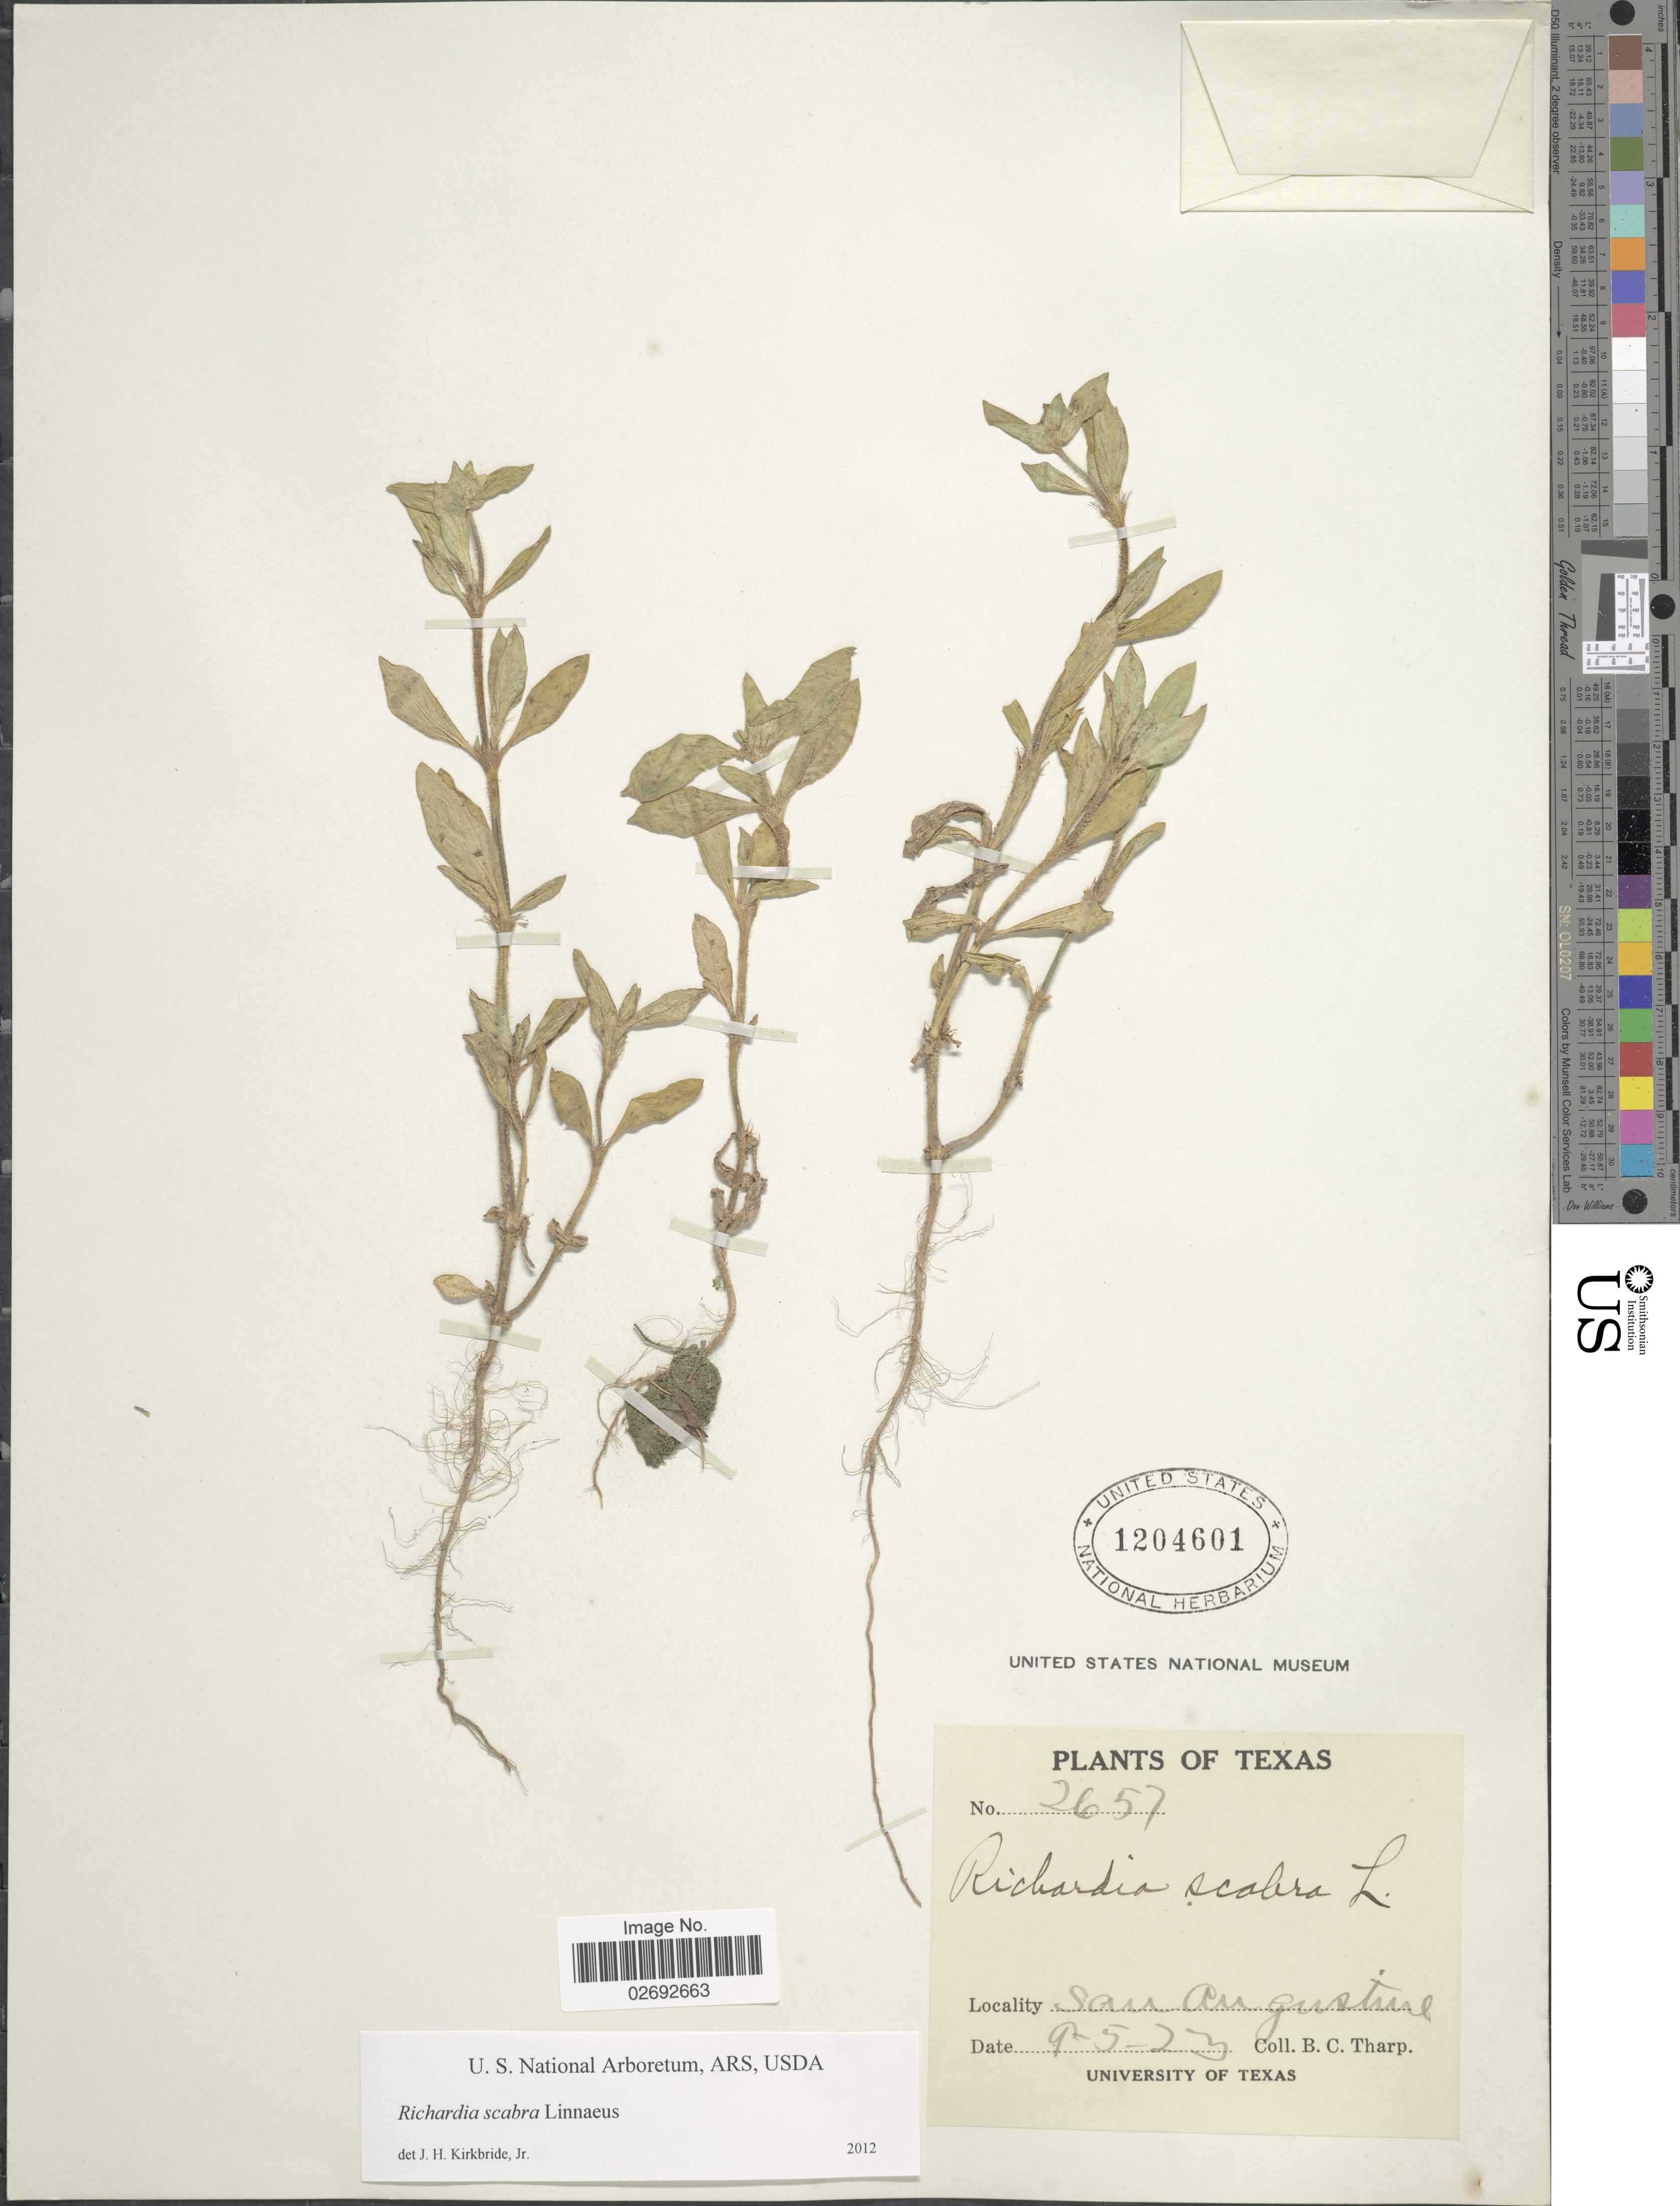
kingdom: Plantae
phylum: Tracheophyta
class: Magnoliopsida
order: Gentianales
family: Rubiaceae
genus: Richardia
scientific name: Richardia scabra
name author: L.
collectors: B. C. Tharp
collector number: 2657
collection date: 1923-09-05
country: United States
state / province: Texas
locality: San Augustine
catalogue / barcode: US 1204601